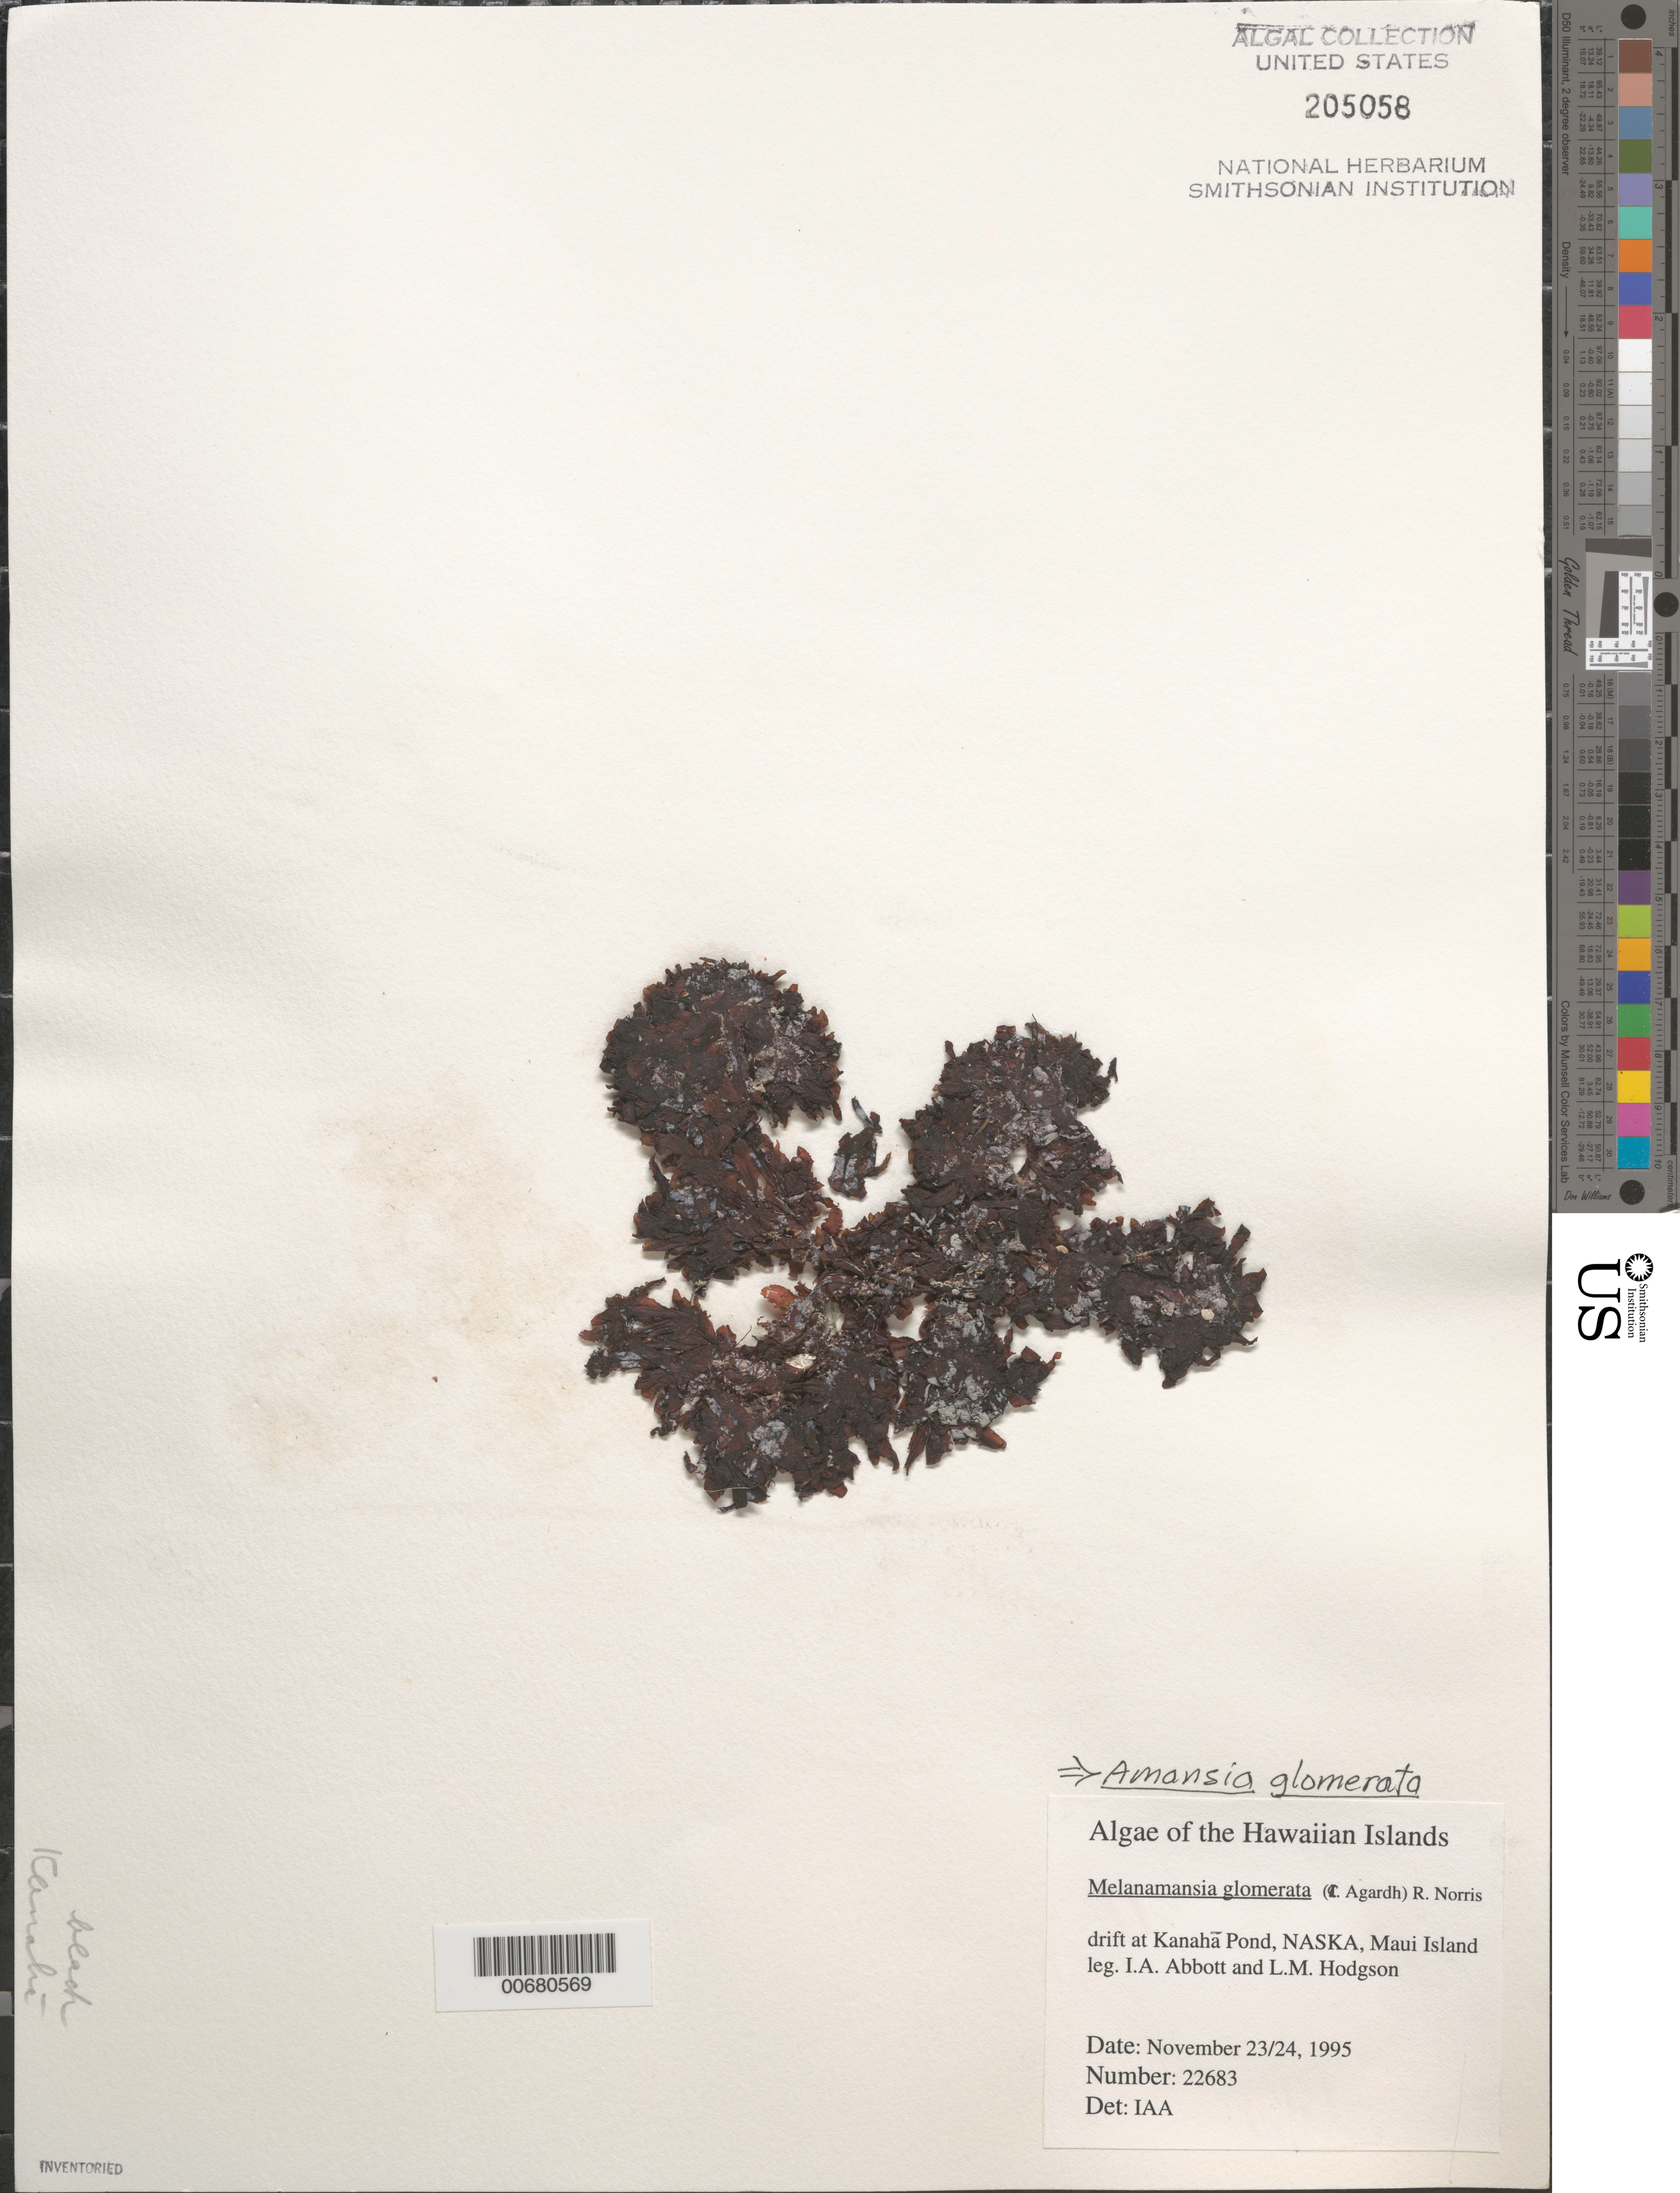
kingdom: Plantae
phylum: Rhodophyta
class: Florideophyceae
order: Ceramiales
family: Rhodomelaceae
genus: Amansia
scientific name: Amansia glomerata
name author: C. Agardh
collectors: I. A. Abbott & L. M. Hodgson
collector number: IAA 22683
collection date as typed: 23 Nov 1995 and 24 Nov 1995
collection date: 1995-11-23,1995-11-24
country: United States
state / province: Hawaii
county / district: Maui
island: Maui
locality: Kanaha Pond, NASKA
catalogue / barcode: US 205058